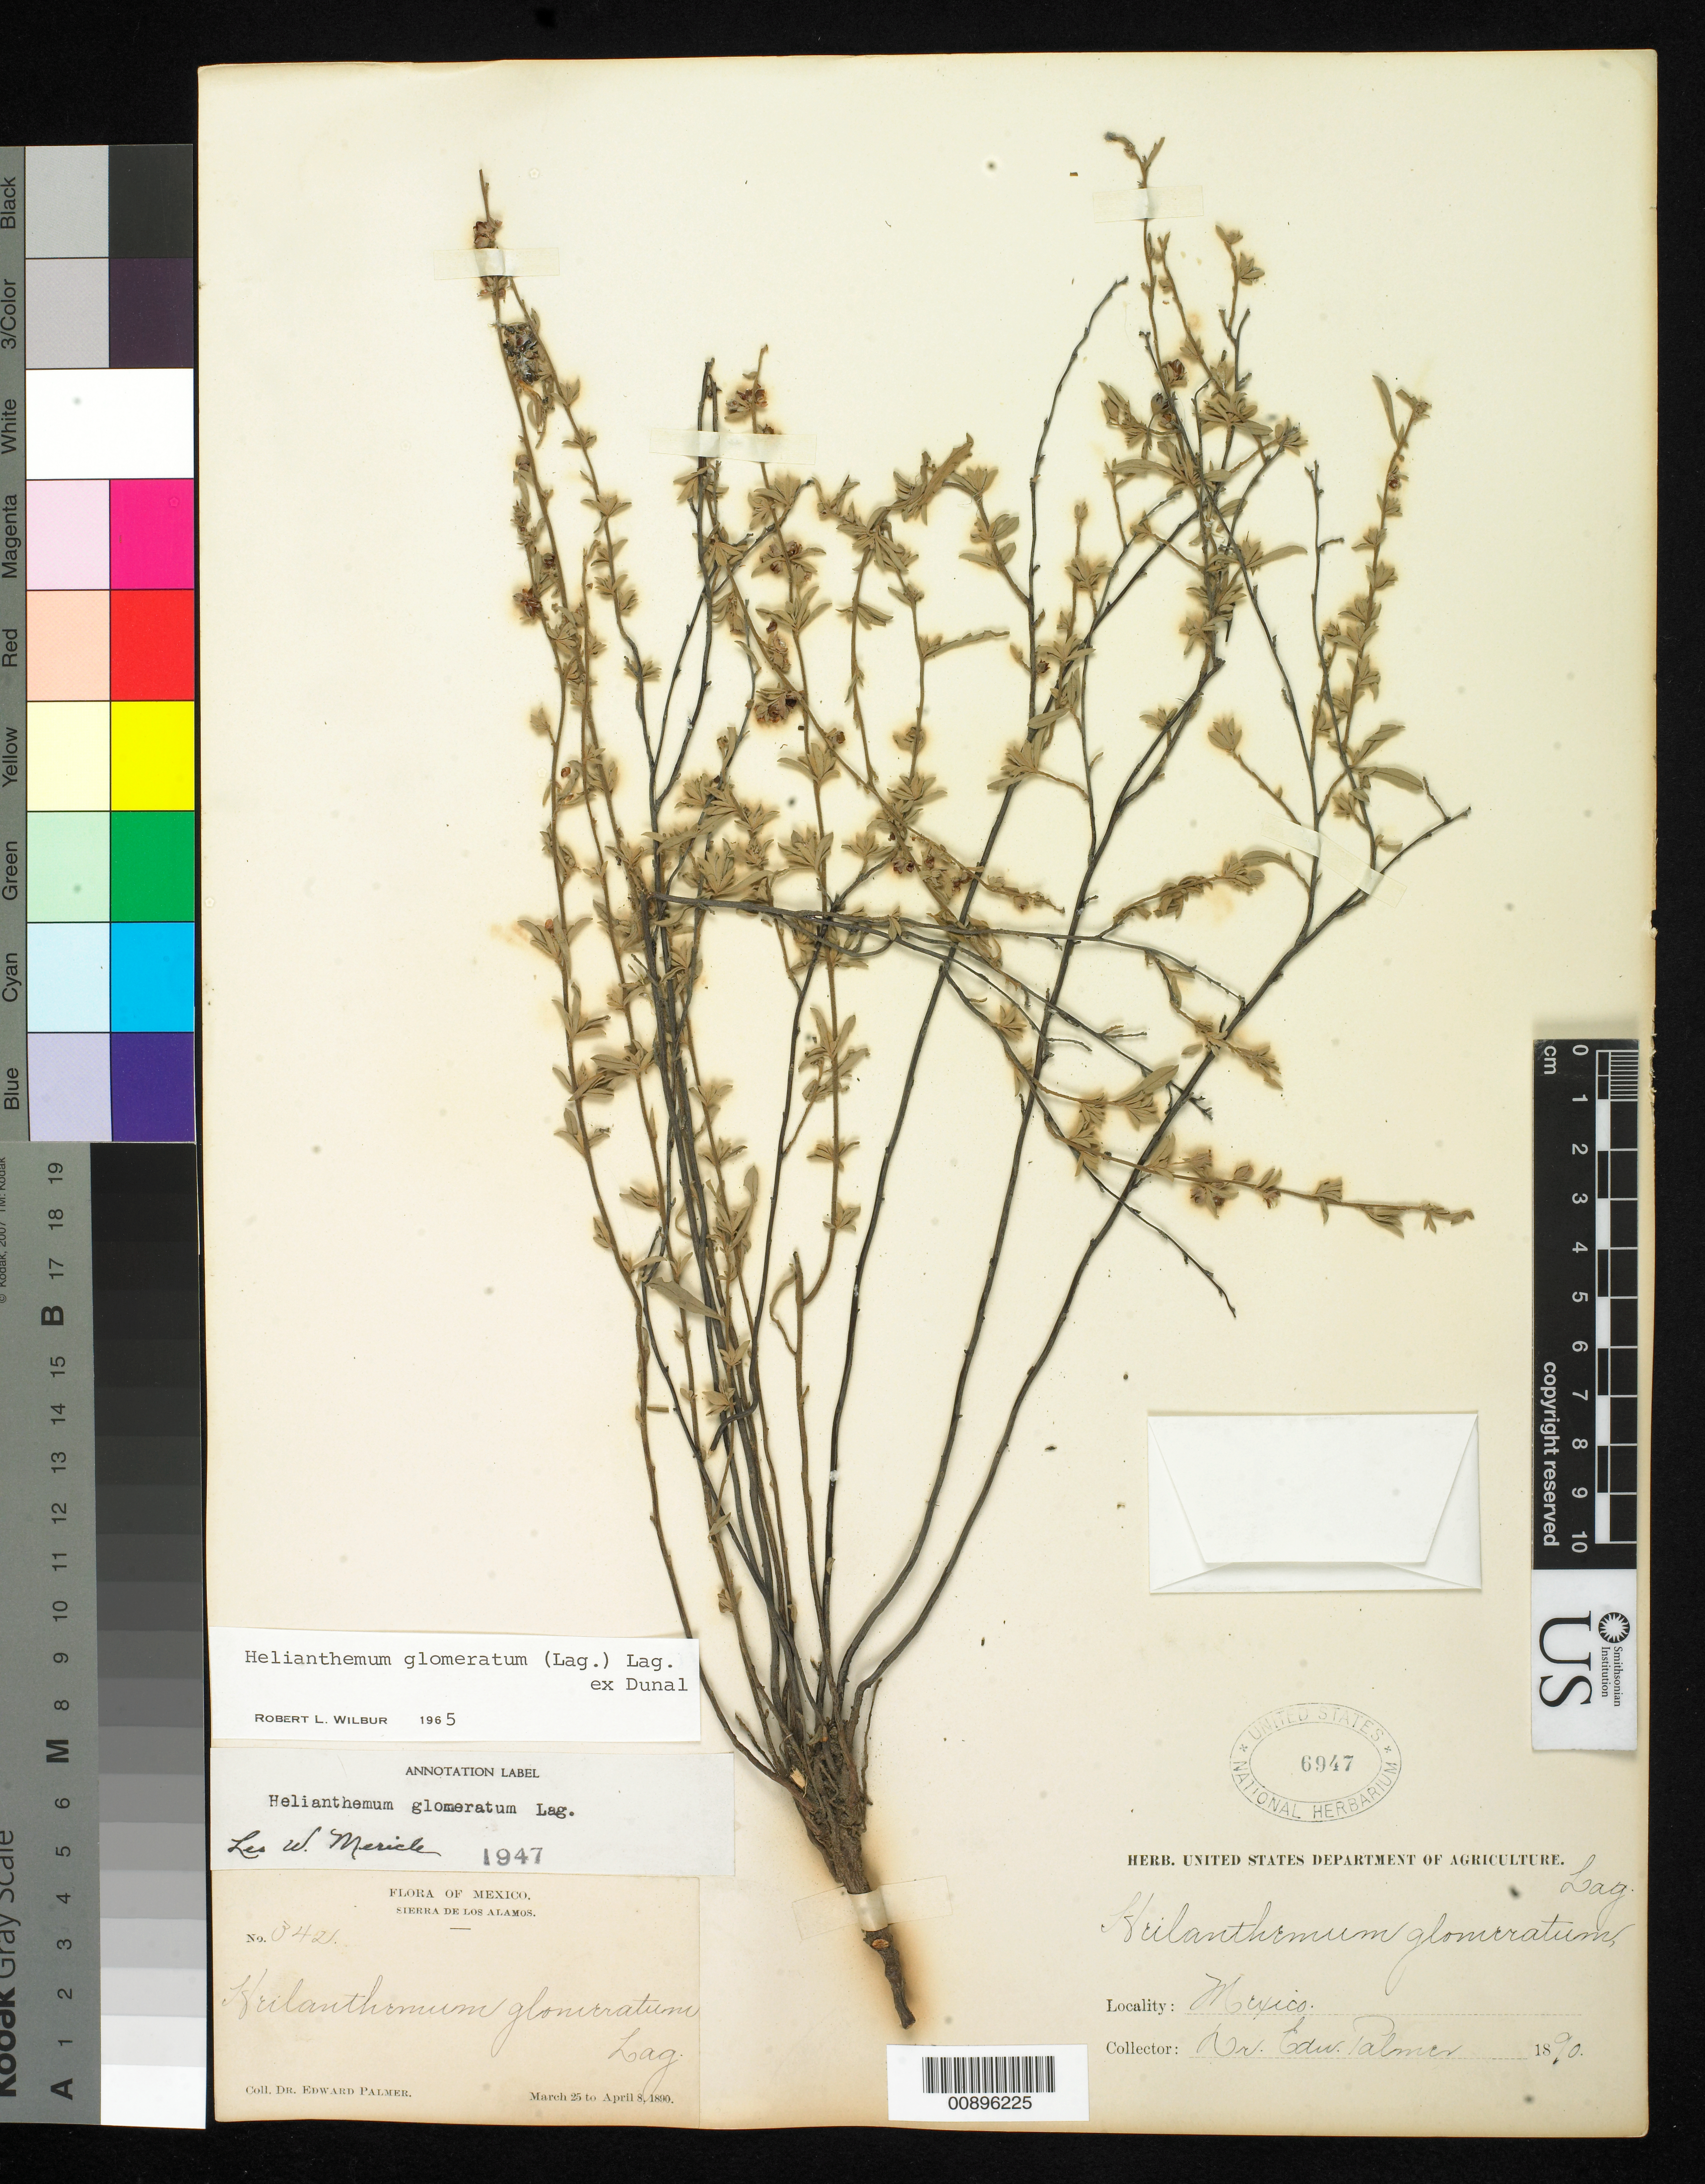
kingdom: Plantae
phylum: Tracheophyta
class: Magnoliopsida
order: Malvales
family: Cistaceae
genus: Helianthemum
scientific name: Helianthemum glomeratum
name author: (Lag.) Lag. ex Dunal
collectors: E. Palmer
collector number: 342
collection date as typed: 25 Mar 1890 to 08 Apr 1890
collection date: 1890-03-25/1890-04-08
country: Mexico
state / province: Sonora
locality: Sierra de los Alamos, Sonora.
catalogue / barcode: US 6947